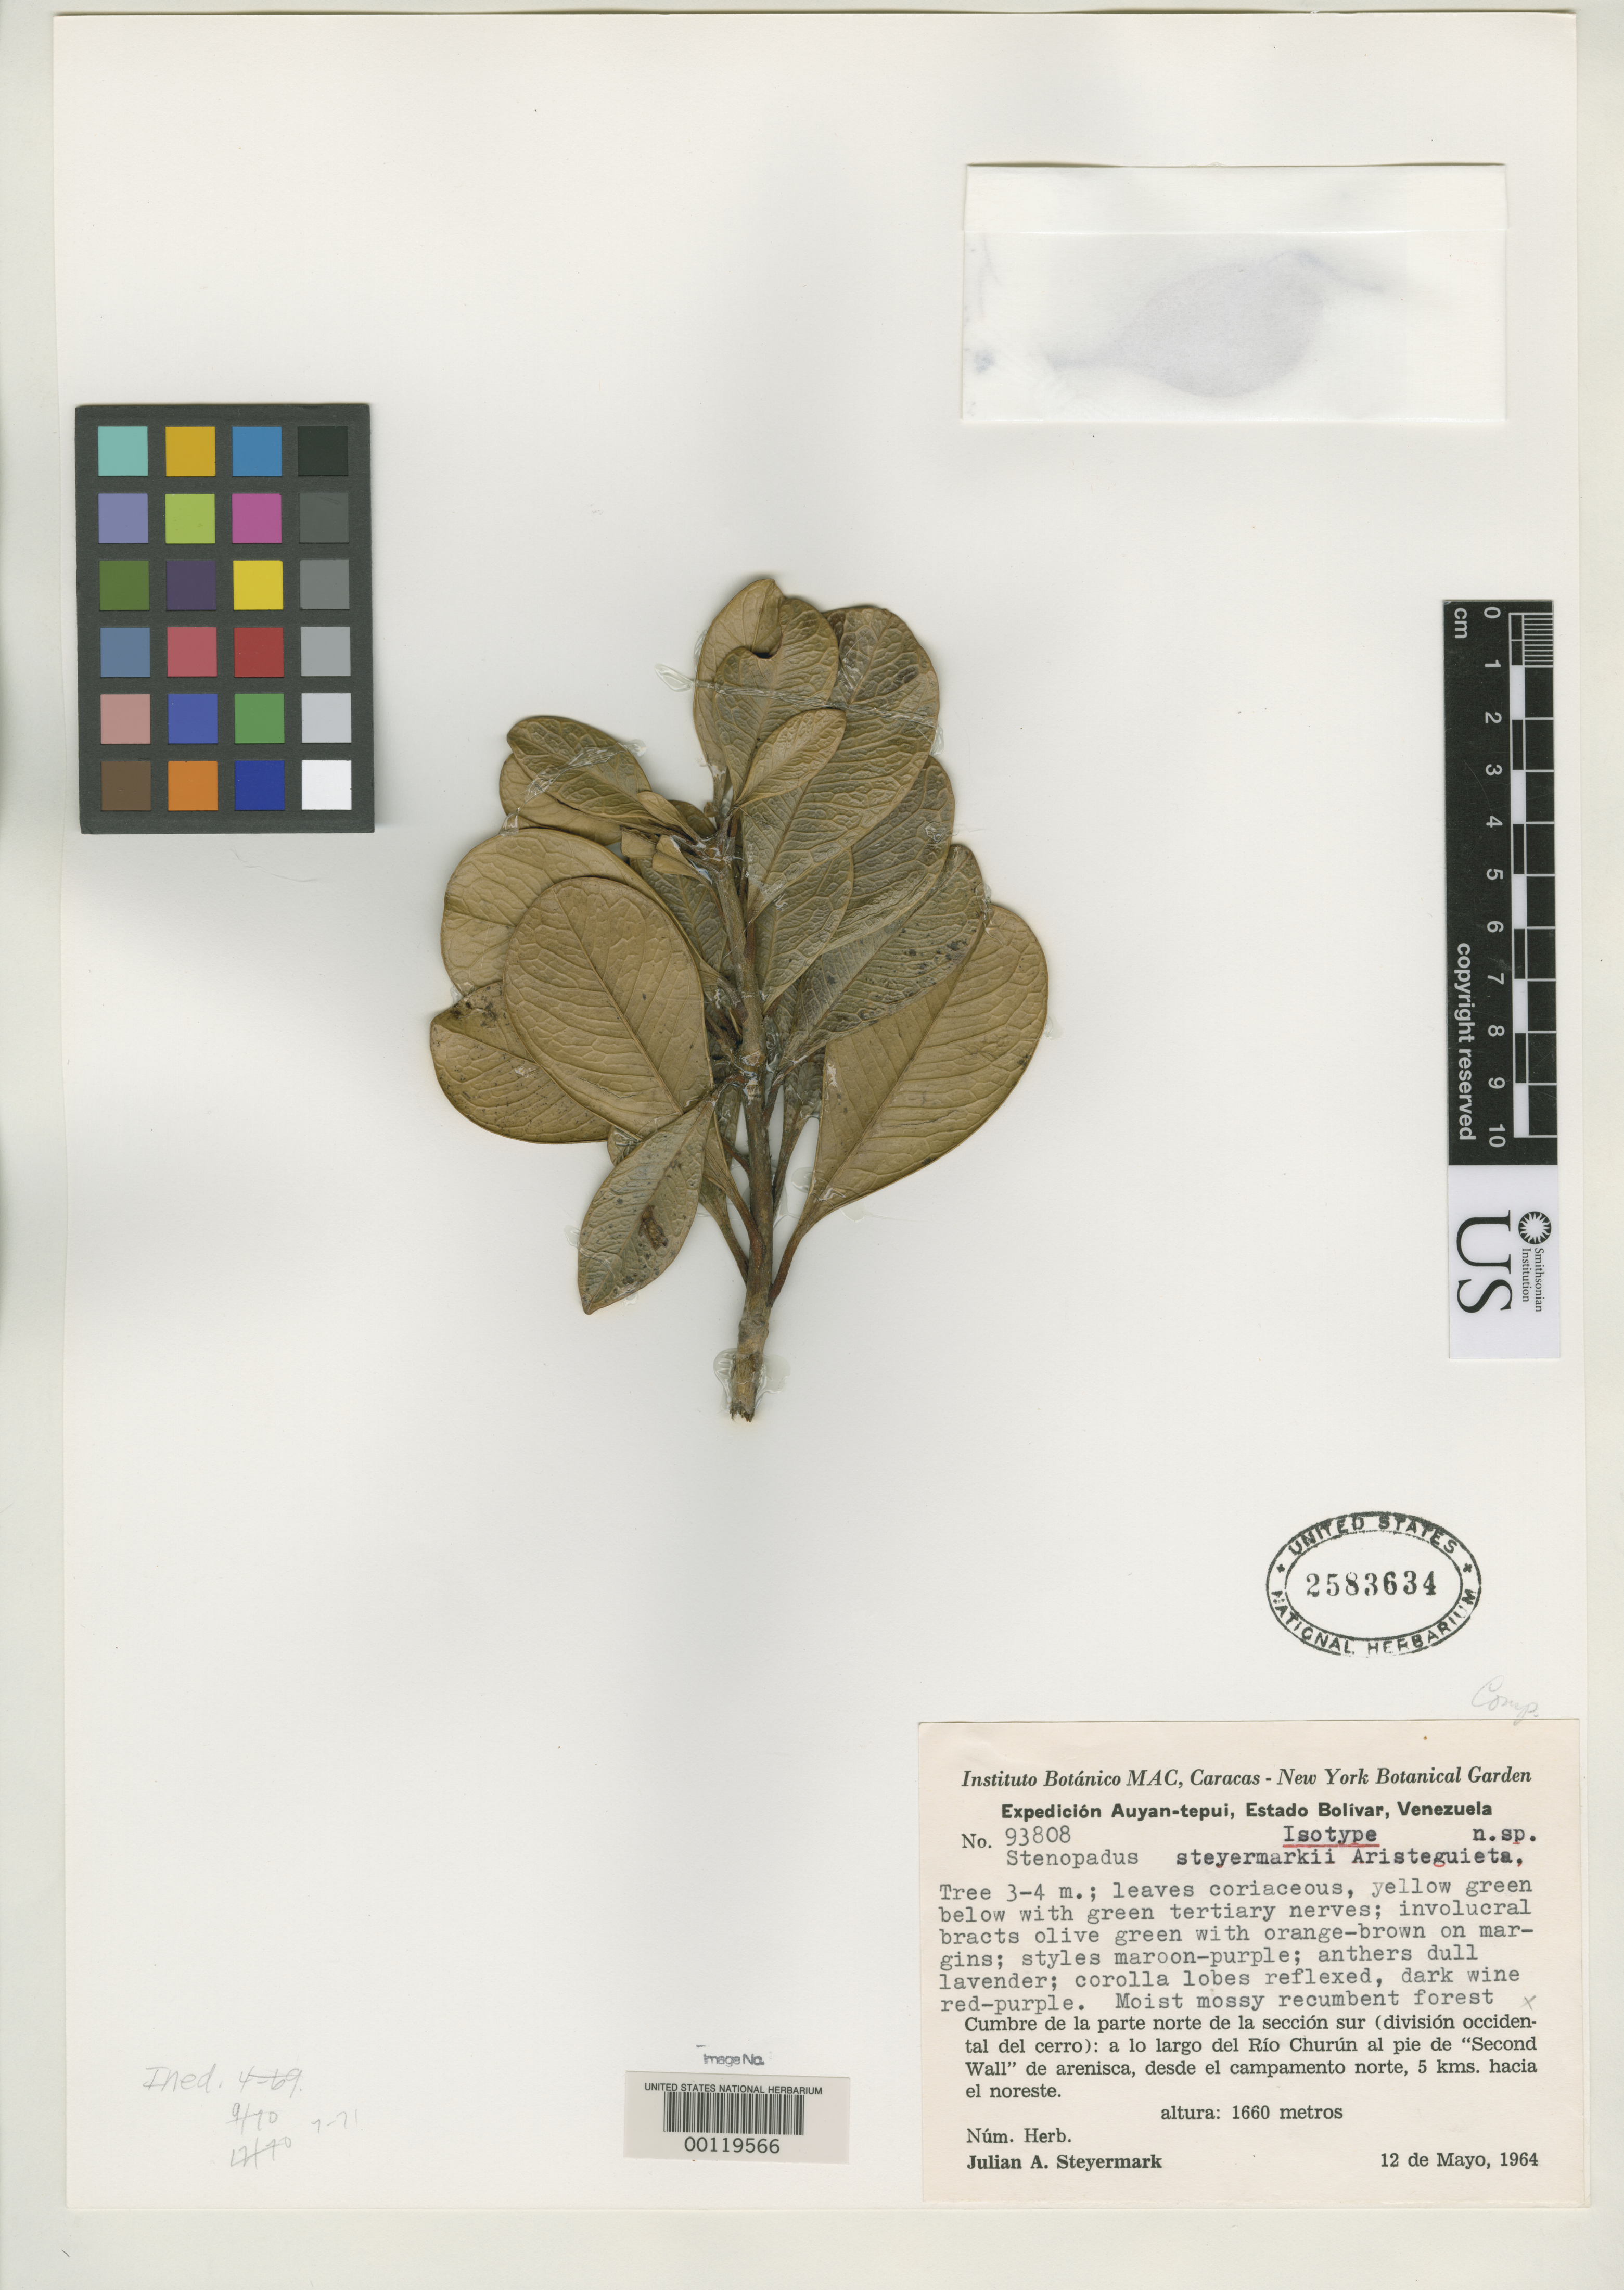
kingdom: Plantae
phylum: Tracheophyta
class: Magnoliopsida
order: Asterales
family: Asteraceae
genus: Stenopadus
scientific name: Stenopadus steyermarkii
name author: Aristeg.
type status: Isotype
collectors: J. Steyermark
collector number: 93808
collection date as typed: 12 May 1964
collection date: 1964-05-12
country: Venezuela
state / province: Bolivar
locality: Rio Churun.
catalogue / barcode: US 2583634